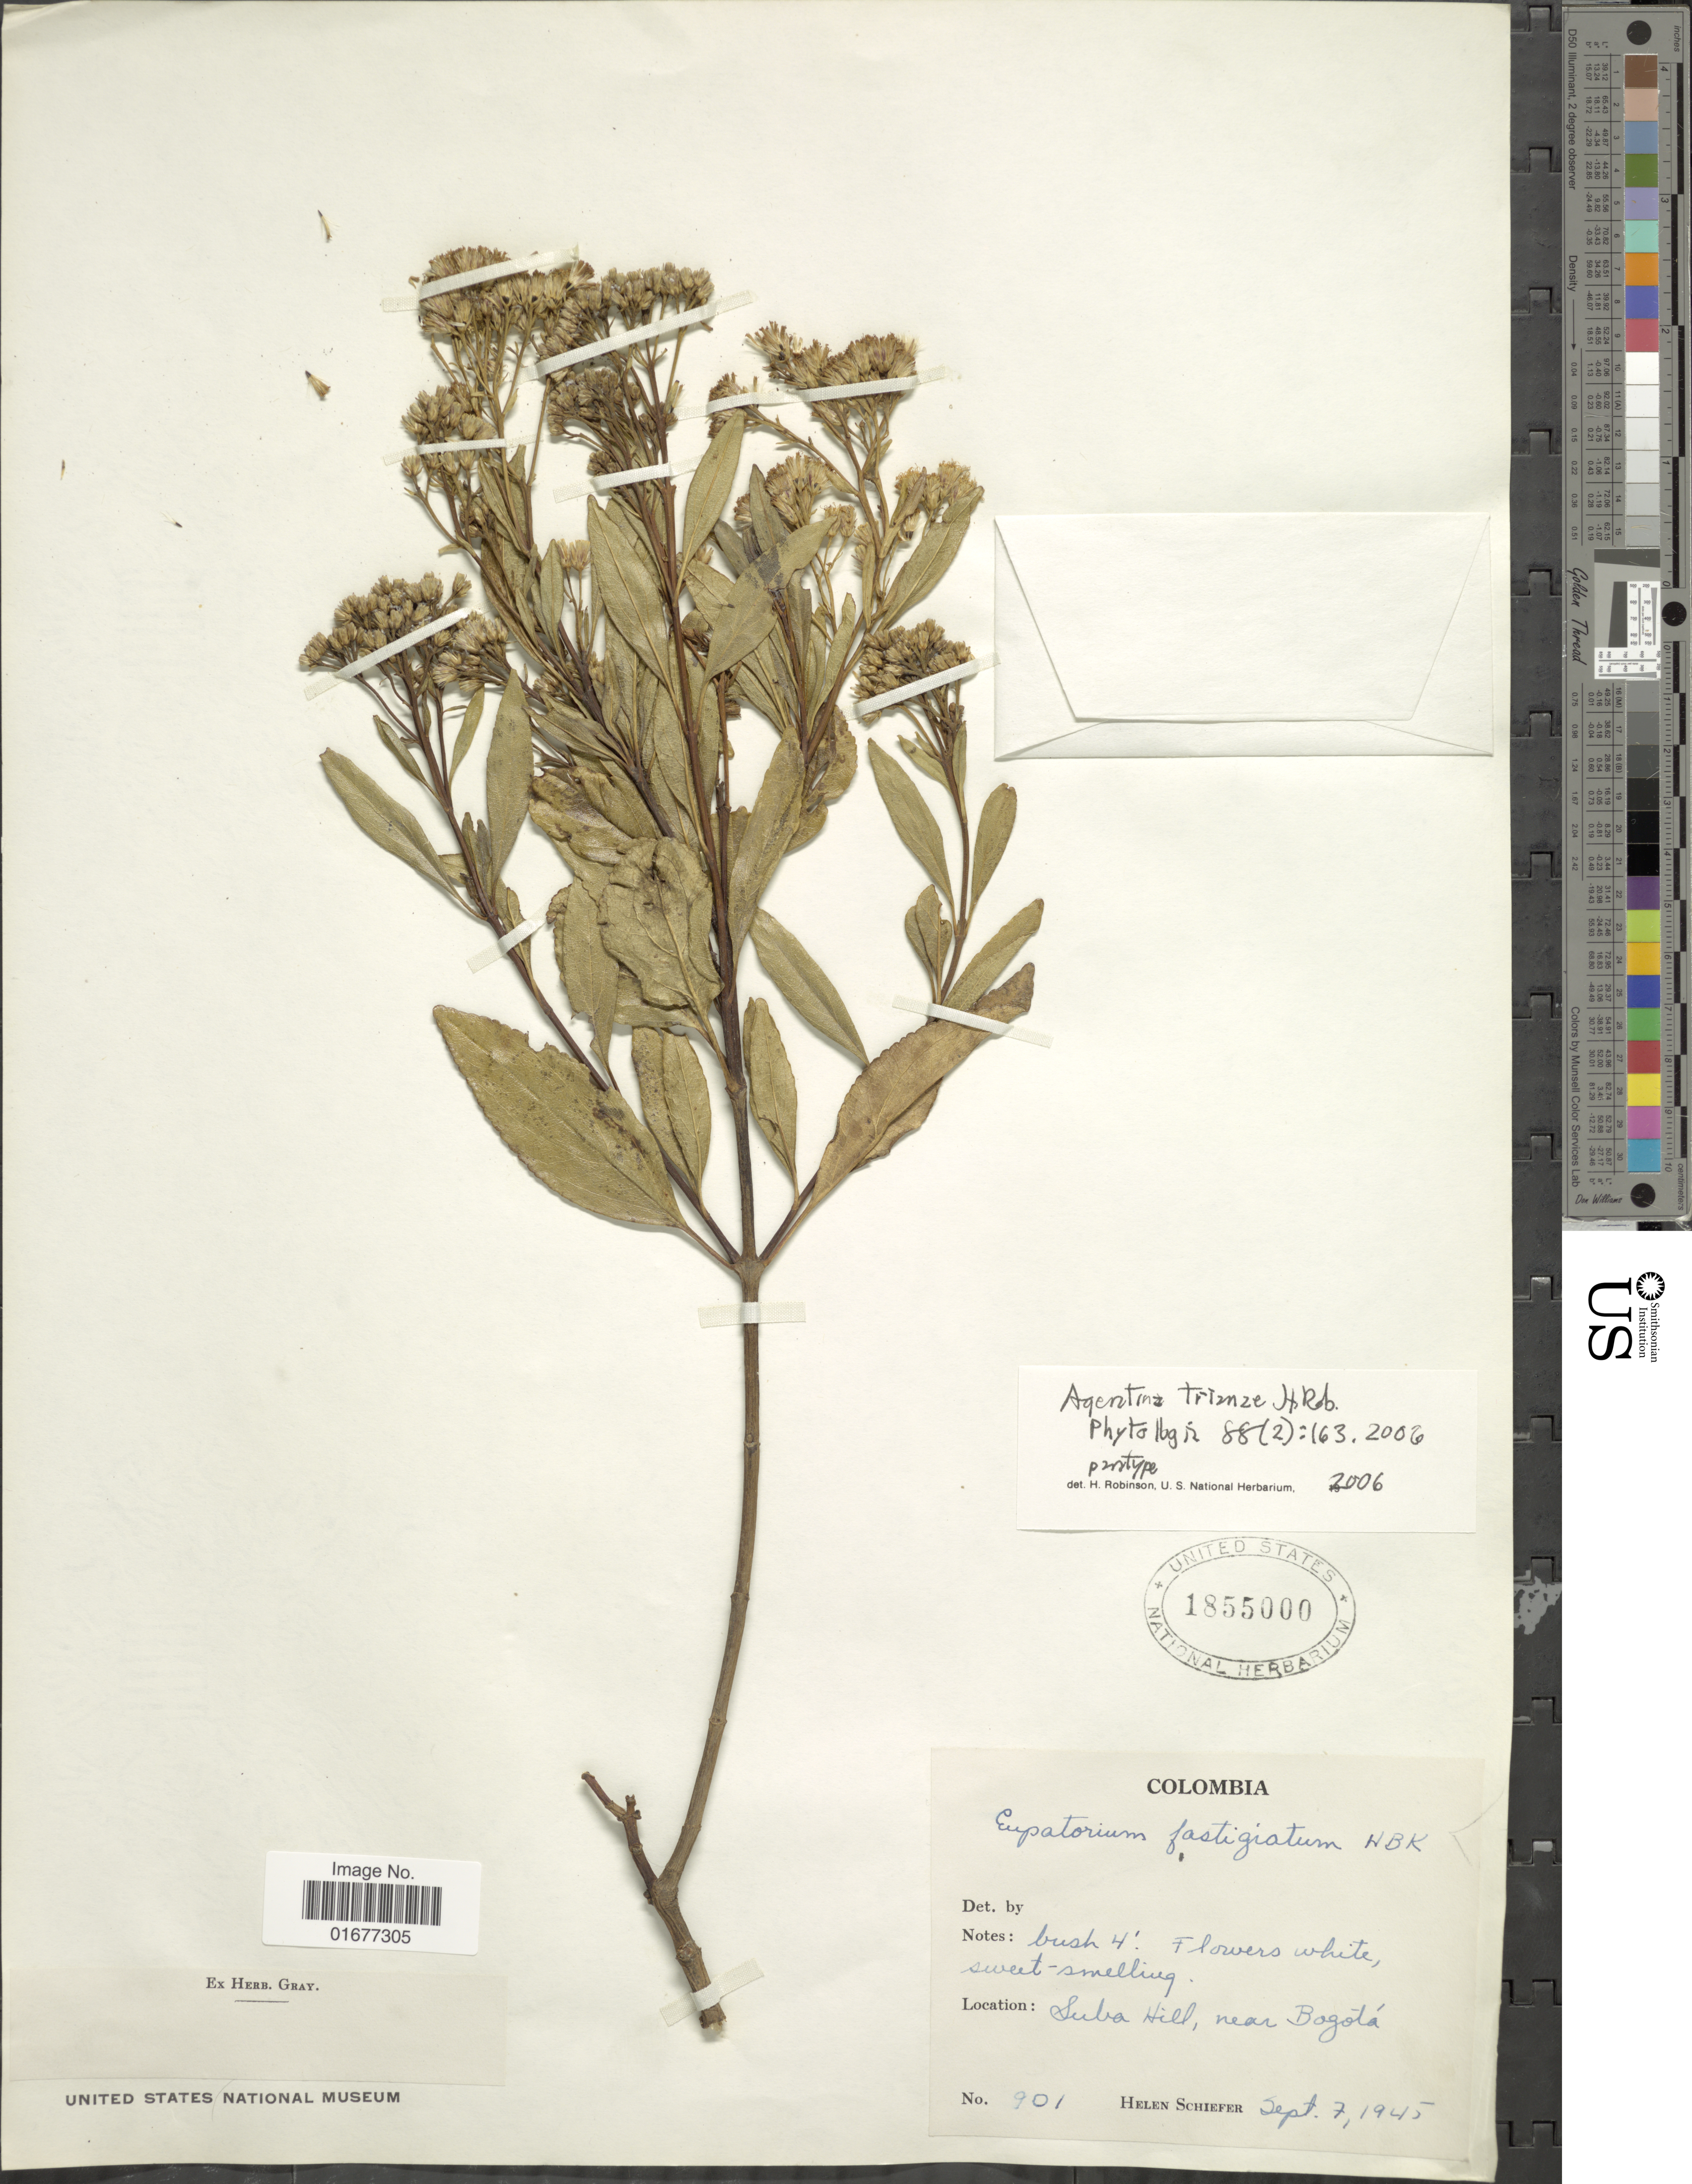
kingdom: Plantae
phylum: Tracheophyta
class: Magnoliopsida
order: Asterales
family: Asteraceae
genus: Ageratina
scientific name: Ageratina fastigiata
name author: (Kunth) R.M. King & H. Rob.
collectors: H. Schiefer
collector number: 901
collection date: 1945-09-07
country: Colombia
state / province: Bogota D.C.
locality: Suba Hill, near Bogota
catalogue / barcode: US 1855000